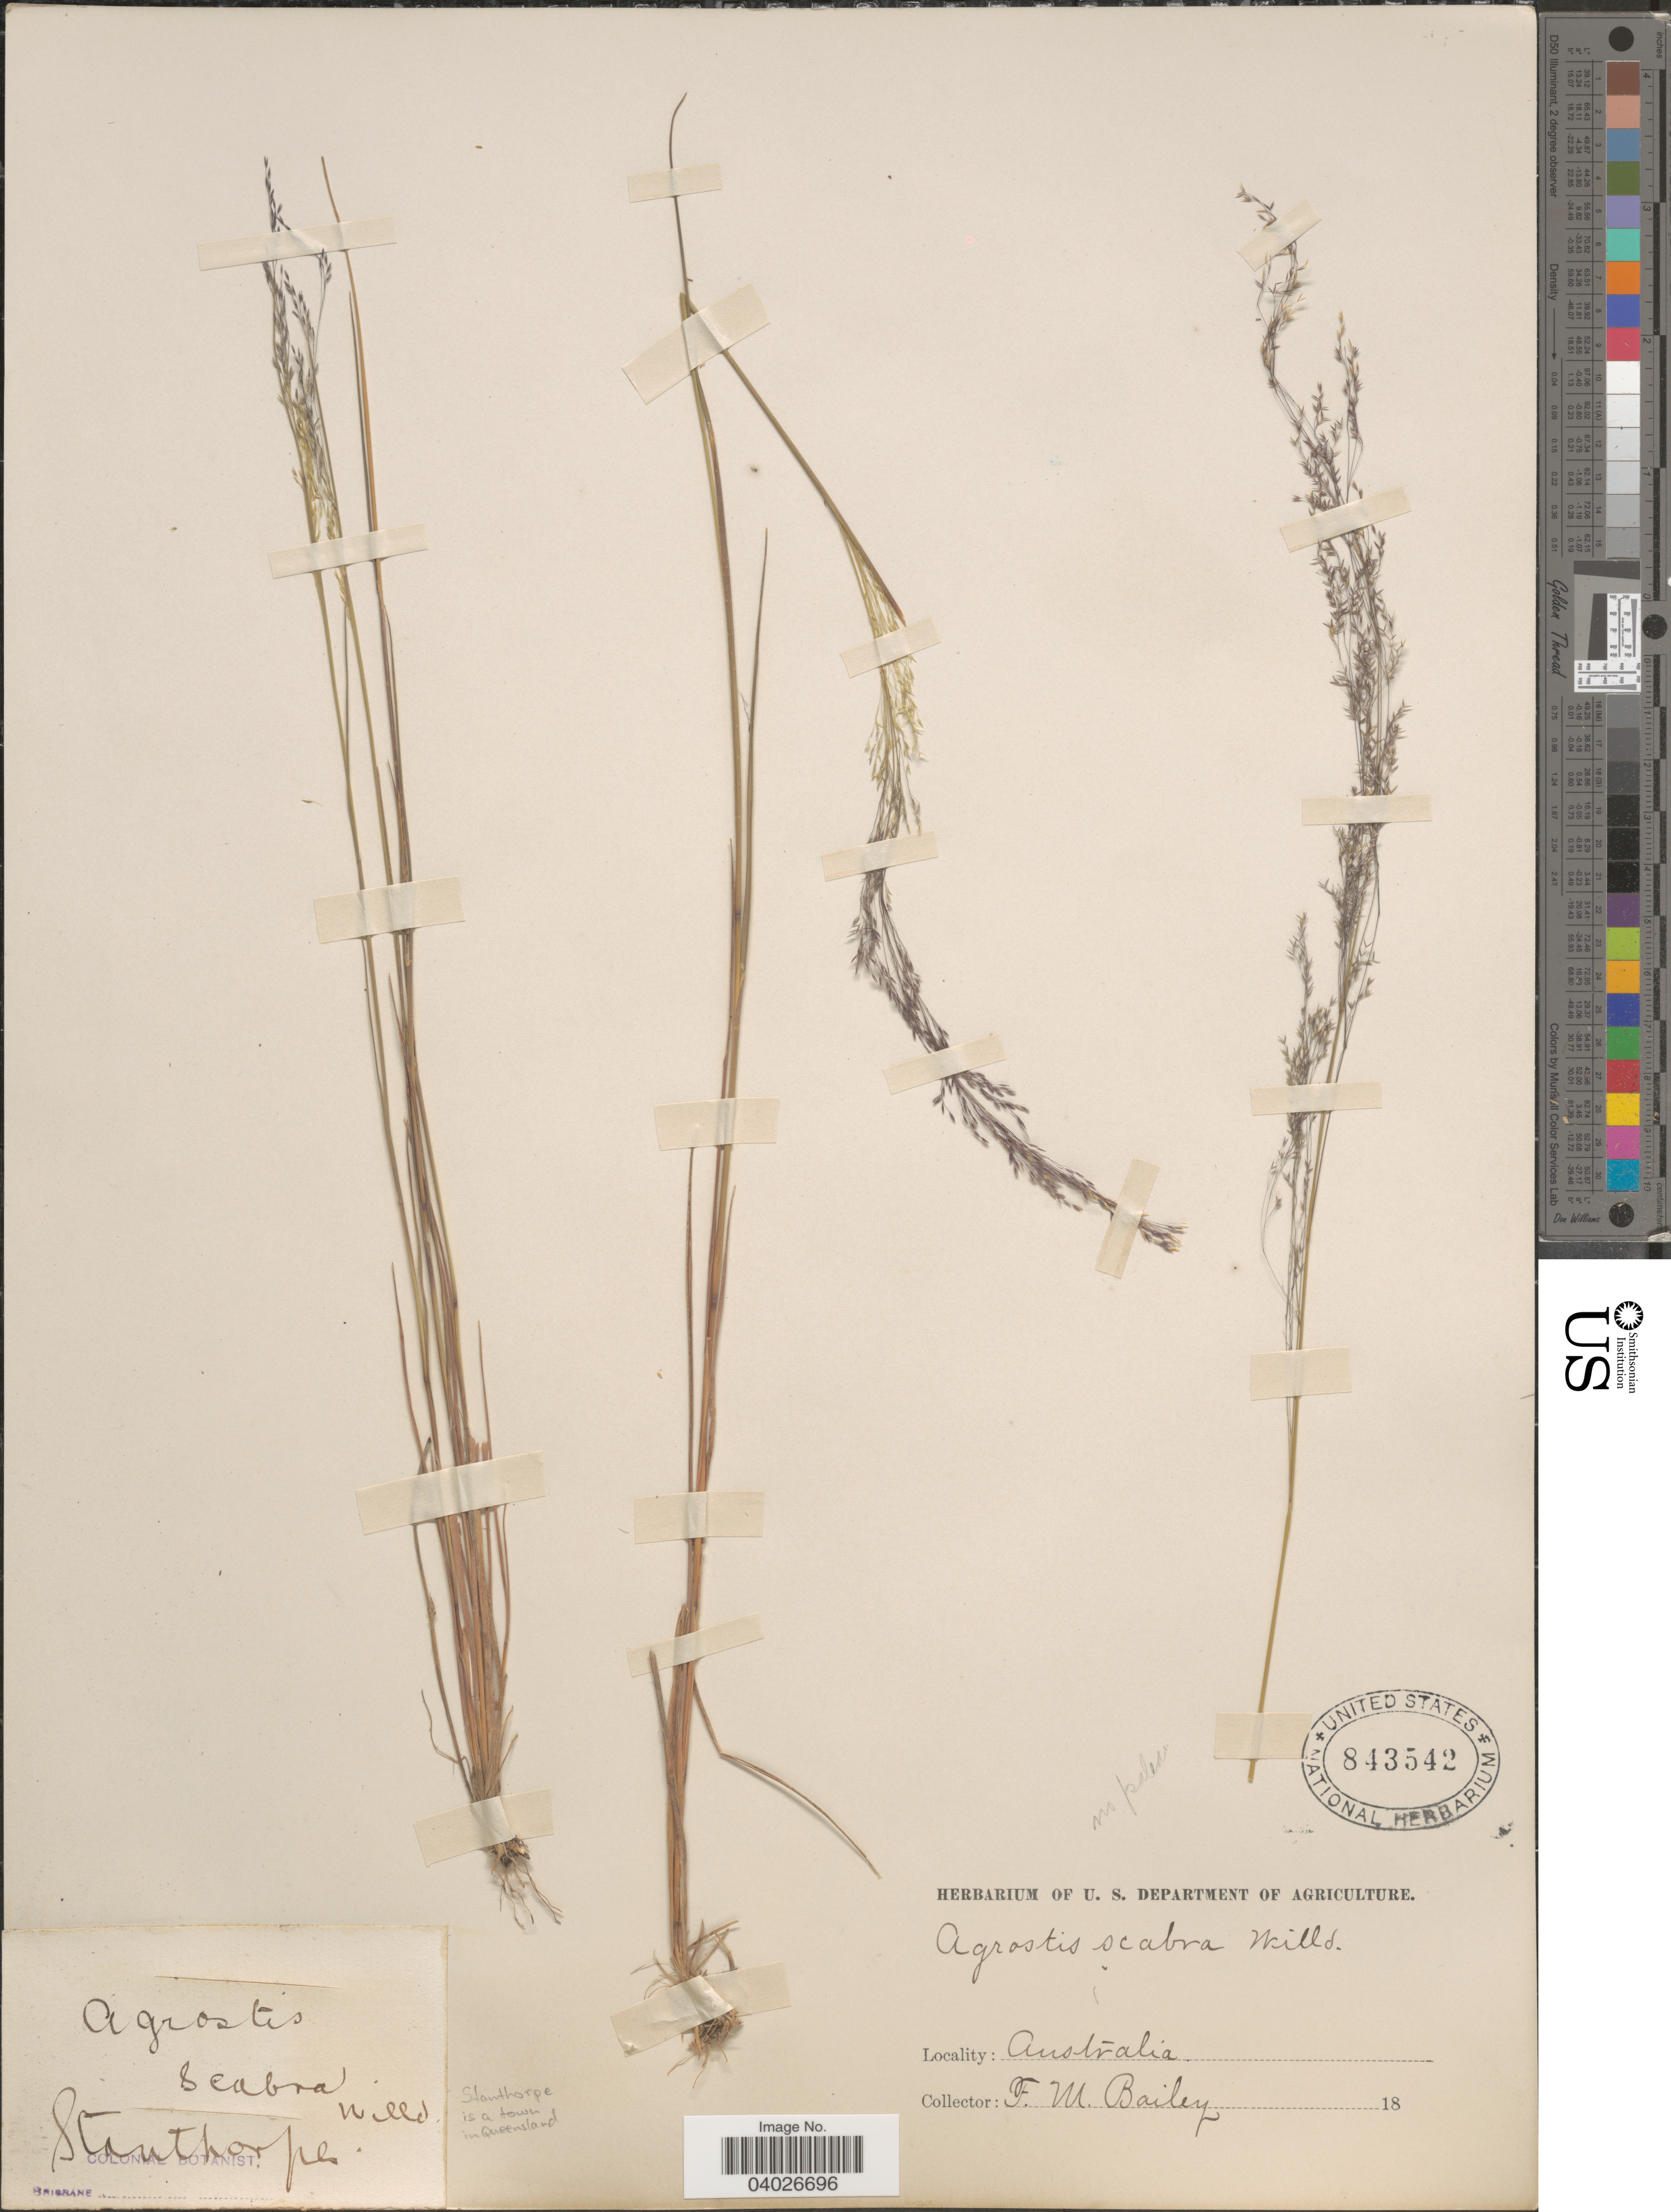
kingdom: Plantae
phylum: Tracheophyta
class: Liliopsida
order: Poales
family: Poaceae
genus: Agrostis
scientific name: Agrostis hyemalis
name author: (Walter) Britton et al.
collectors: F. M. Bailey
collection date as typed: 18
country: Australia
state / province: Queensland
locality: Stanthorpe.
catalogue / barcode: US 843542